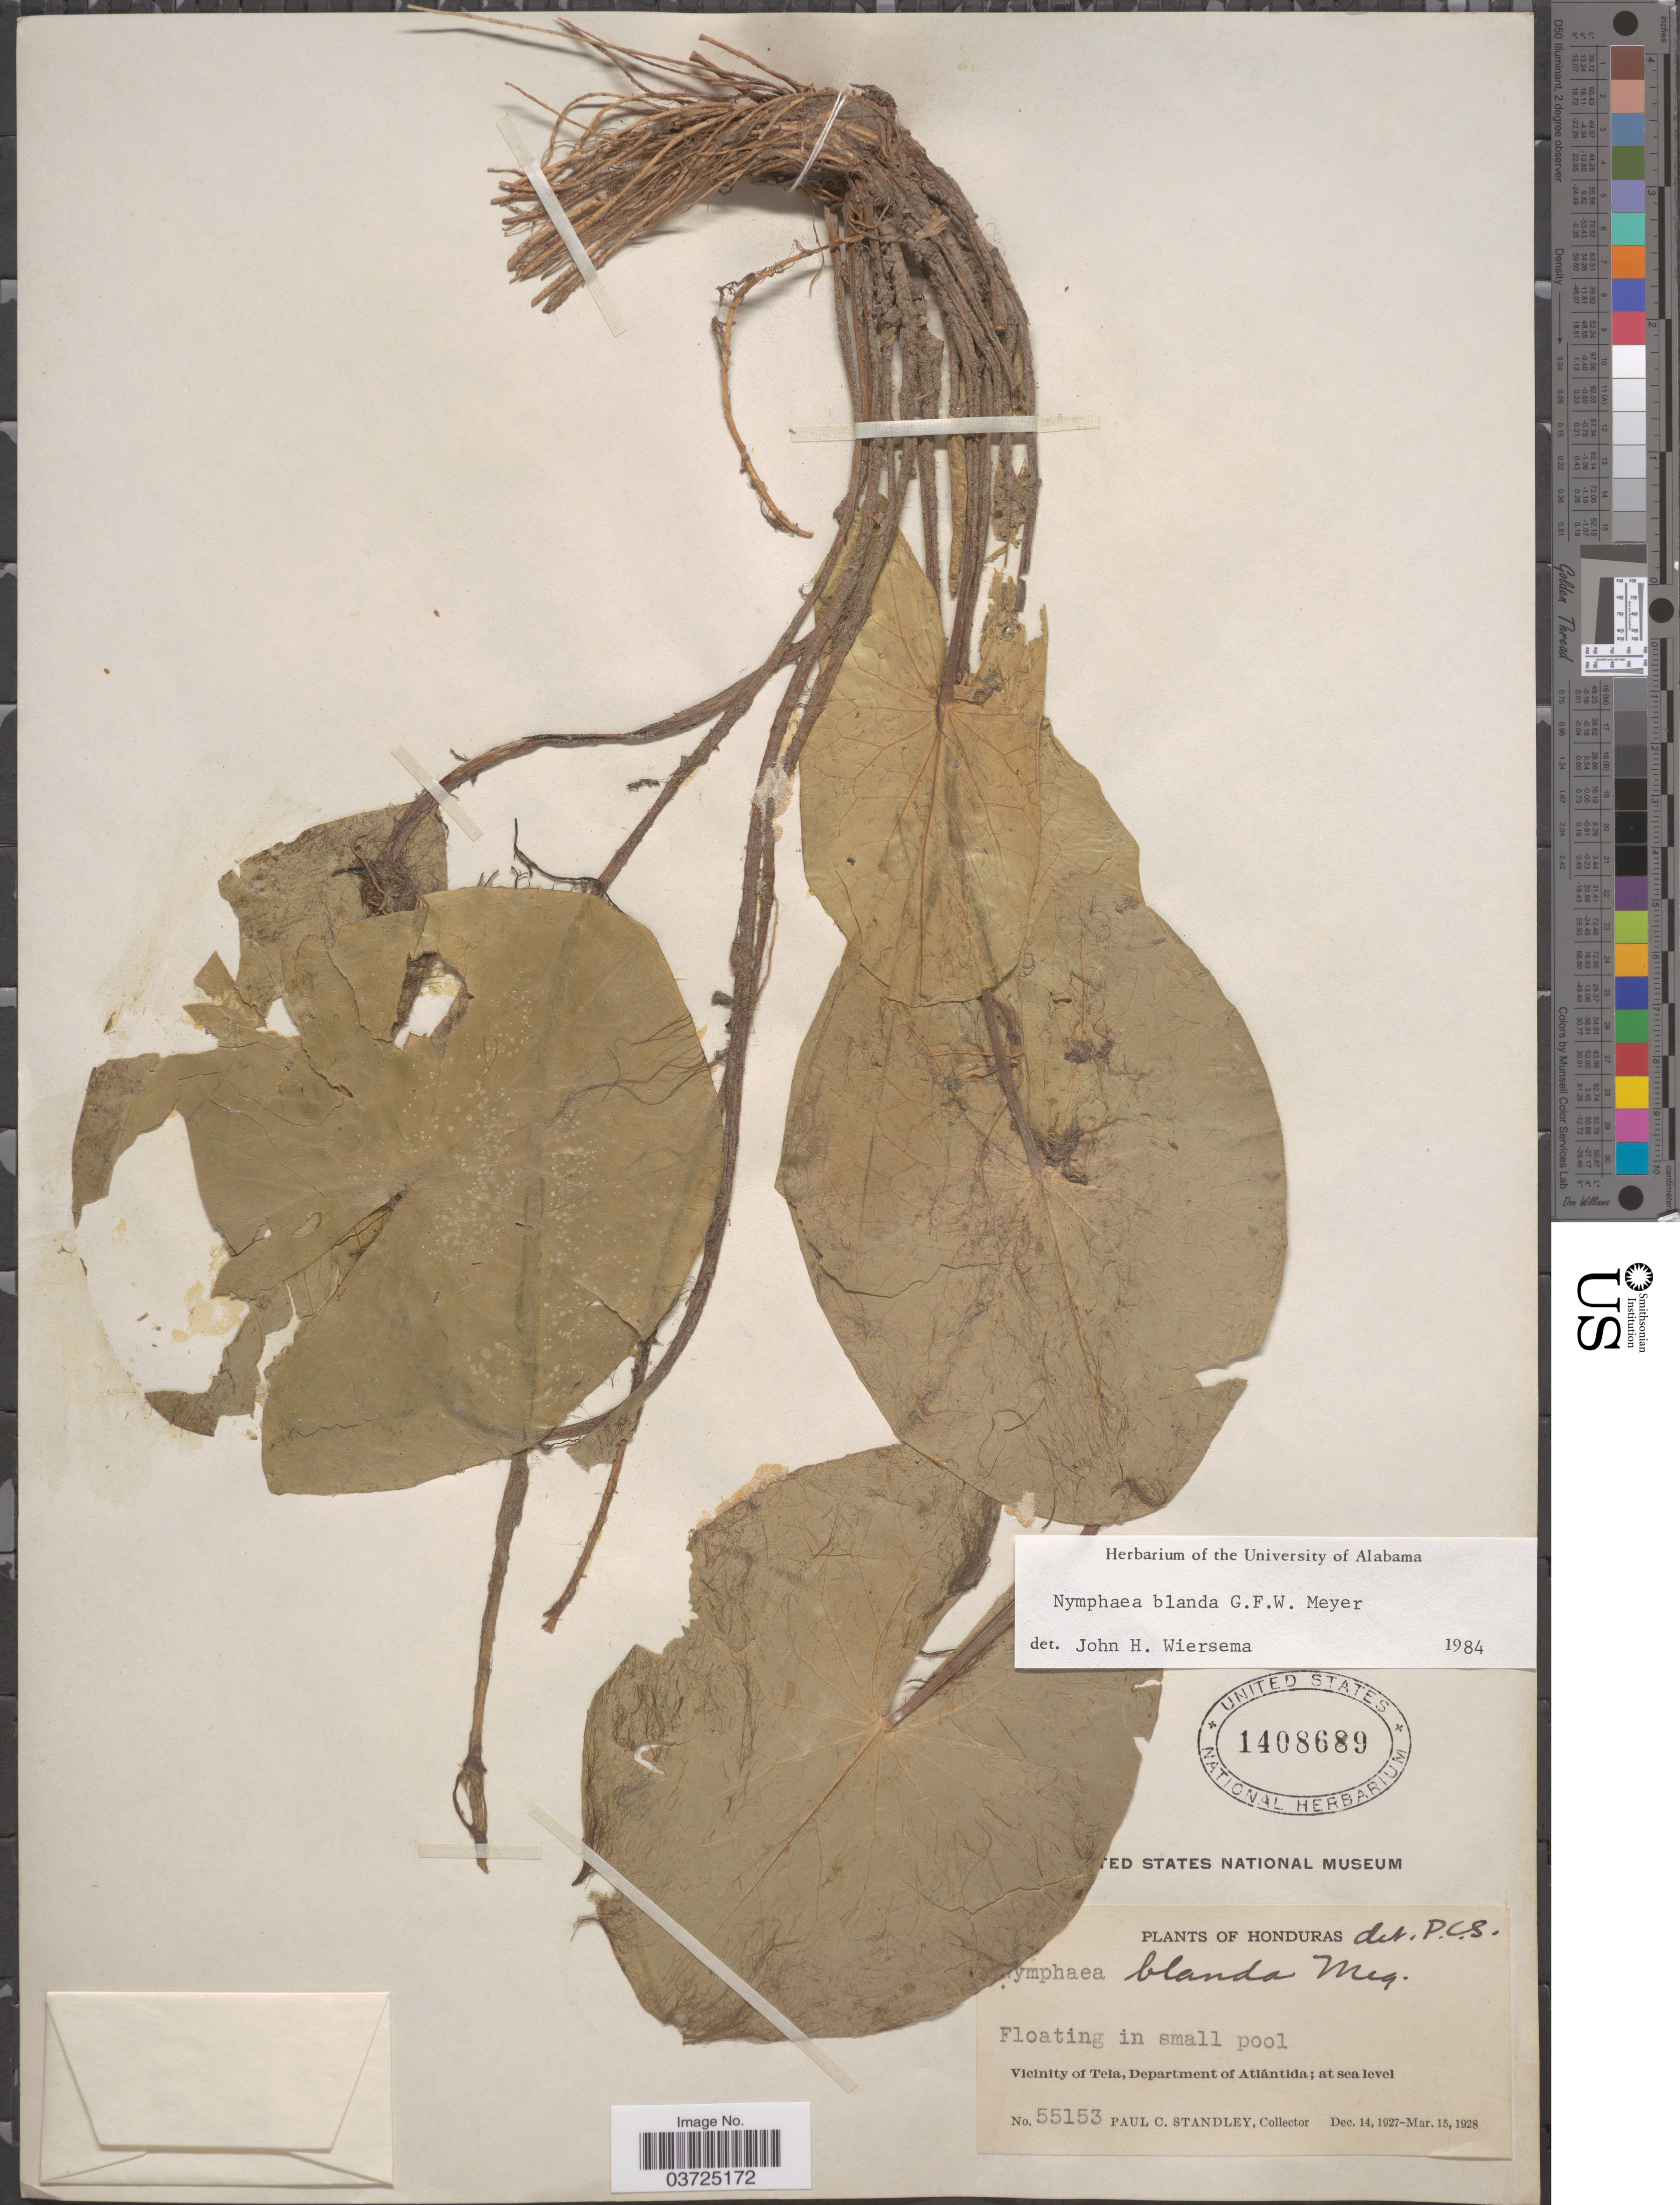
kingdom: Plantae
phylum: Tracheophyta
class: Magnoliopsida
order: Nymphaeales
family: Nymphaeaceae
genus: Nymphaea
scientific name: Nymphaea blanda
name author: G. Mey.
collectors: P. C. Standley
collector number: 55153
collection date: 1927-12-14/1928-03-15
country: Honduras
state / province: Atlantida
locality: Vicinity of Tela, Department of Atlántida.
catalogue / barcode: US 1408689